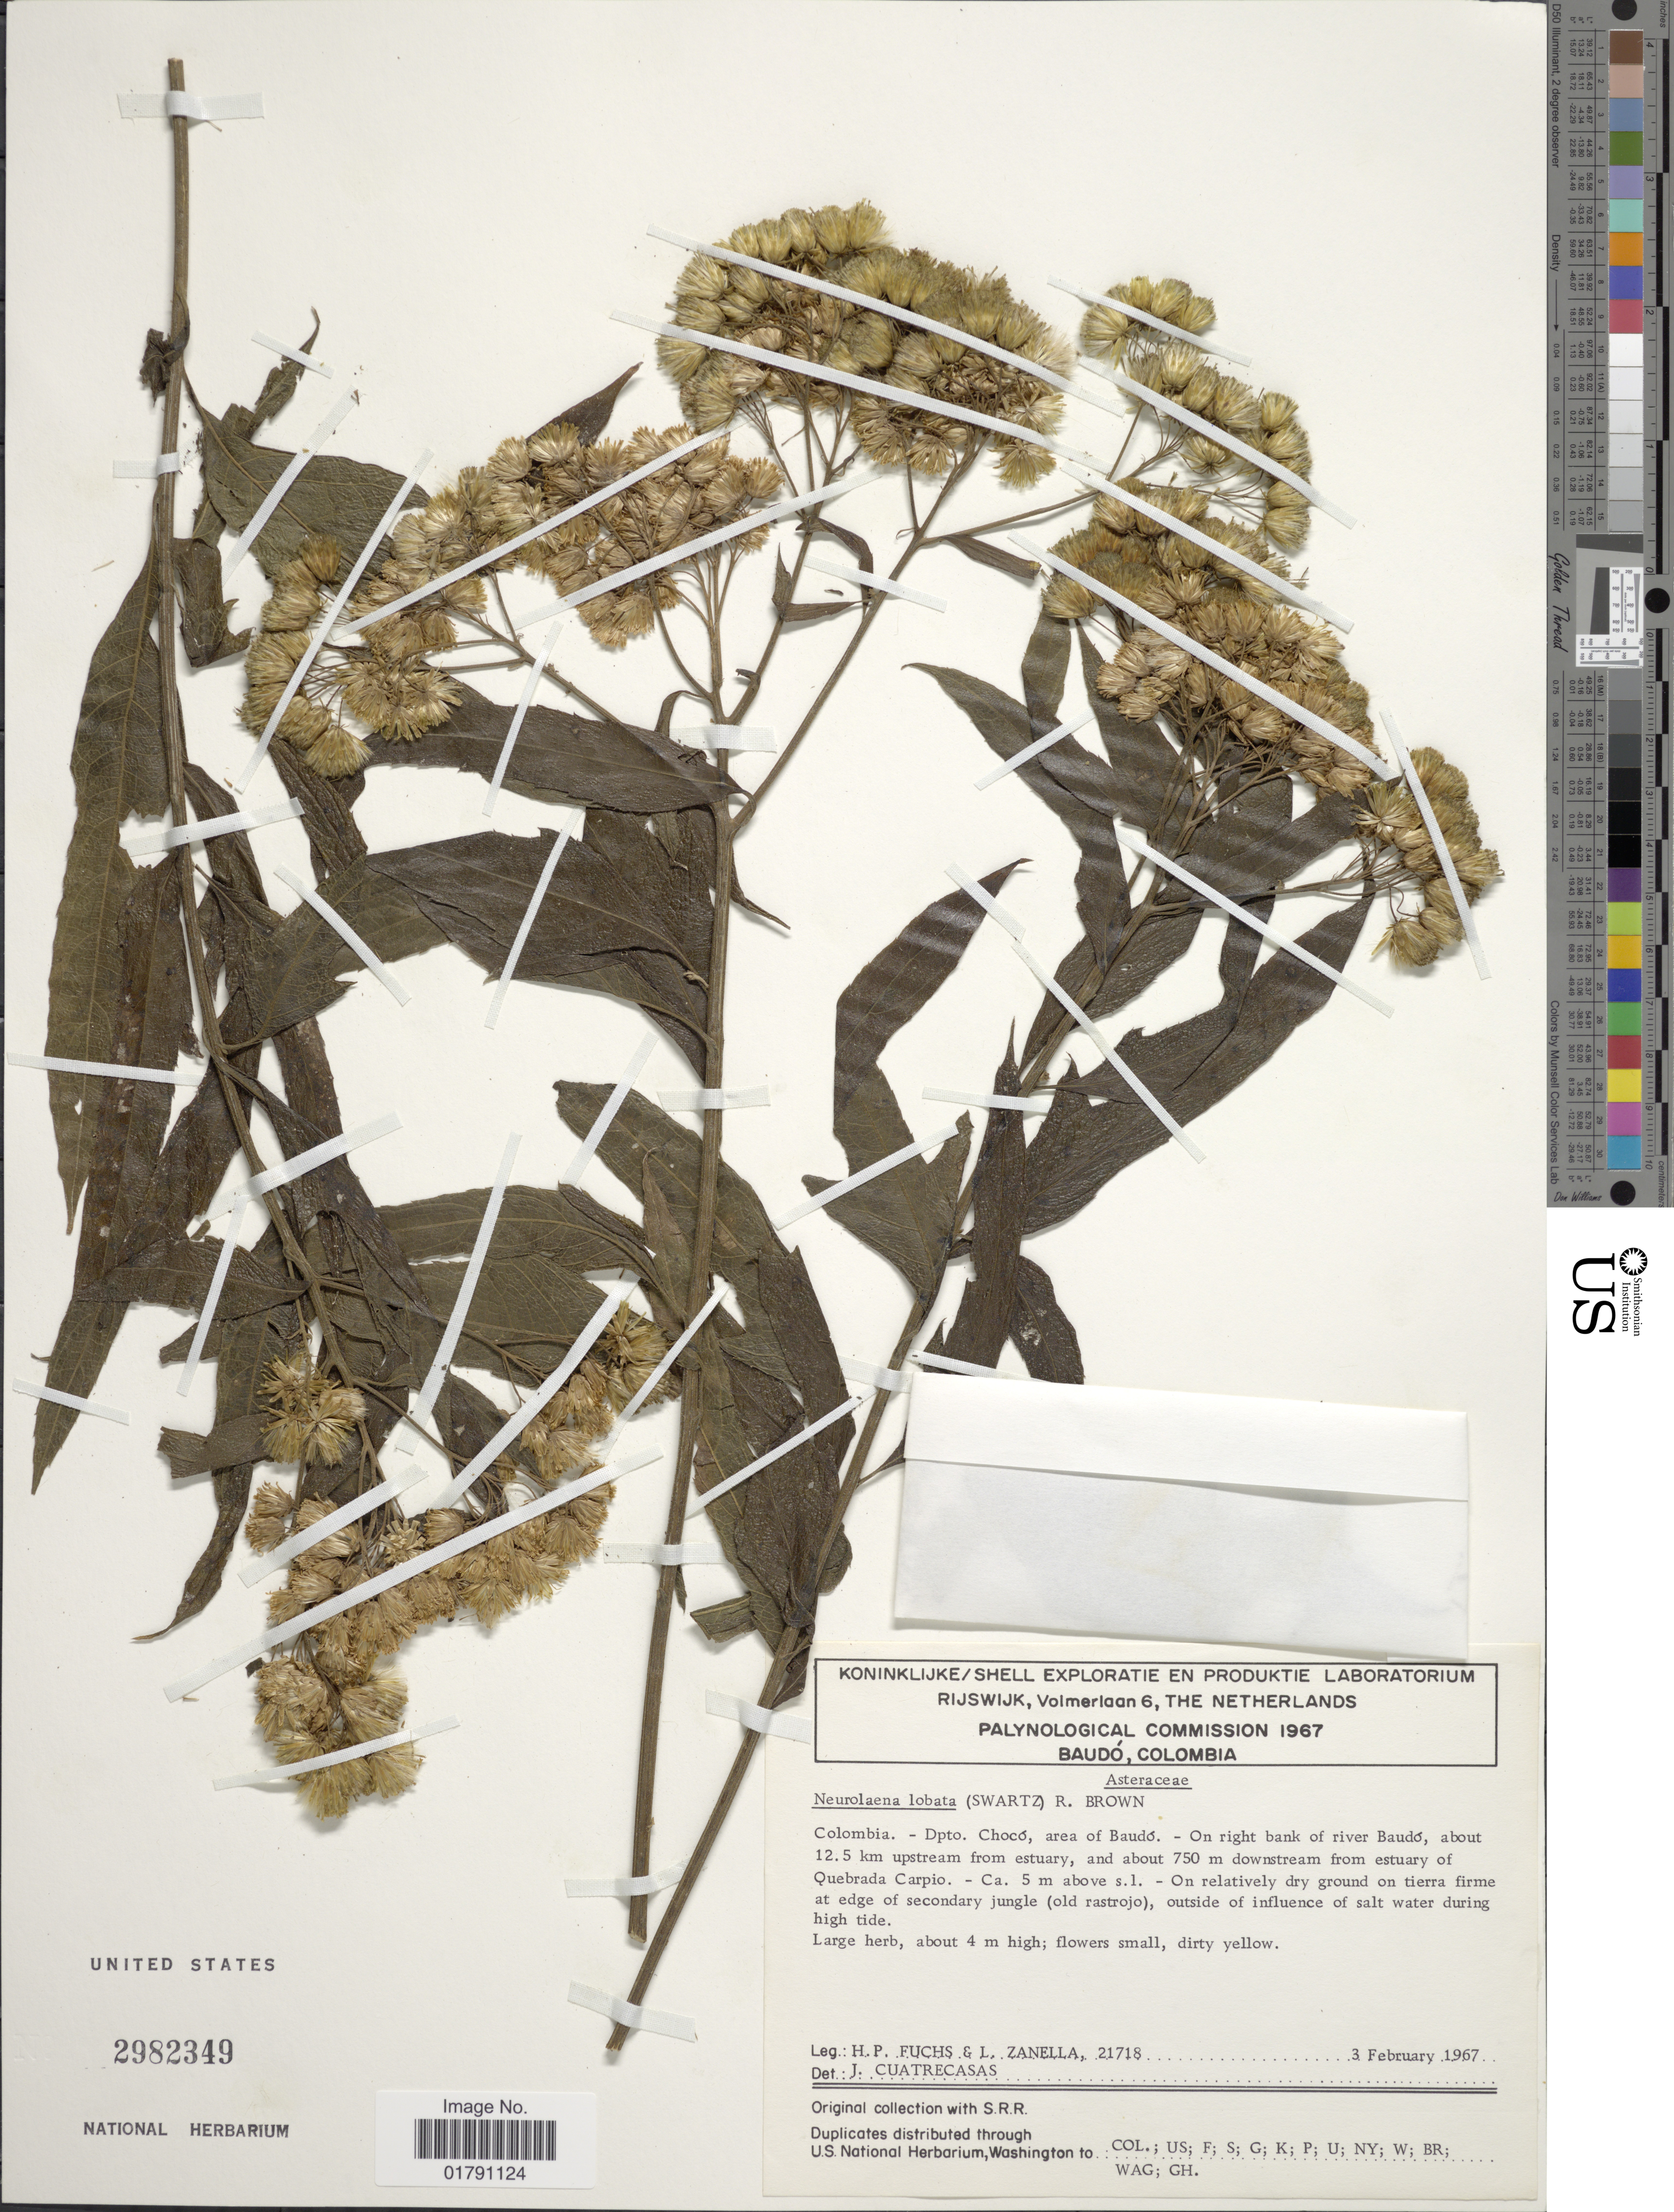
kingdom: Plantae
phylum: Tracheophyta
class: Magnoliopsida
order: Asterales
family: Asteraceae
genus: Neurolaena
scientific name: Neurolaena lobata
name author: (L.) R. Br. ex Cass.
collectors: H. P. Fuchs & L. Zanella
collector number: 21718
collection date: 1967-02-03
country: Colombia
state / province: Chocó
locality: Areaof Baudo, on right bank of river Baudo, about 12.5 km upstream from estuary, downstream from estuary of Quebrada Carpio, ca 5 m above s. l.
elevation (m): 750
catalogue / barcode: US 2982349